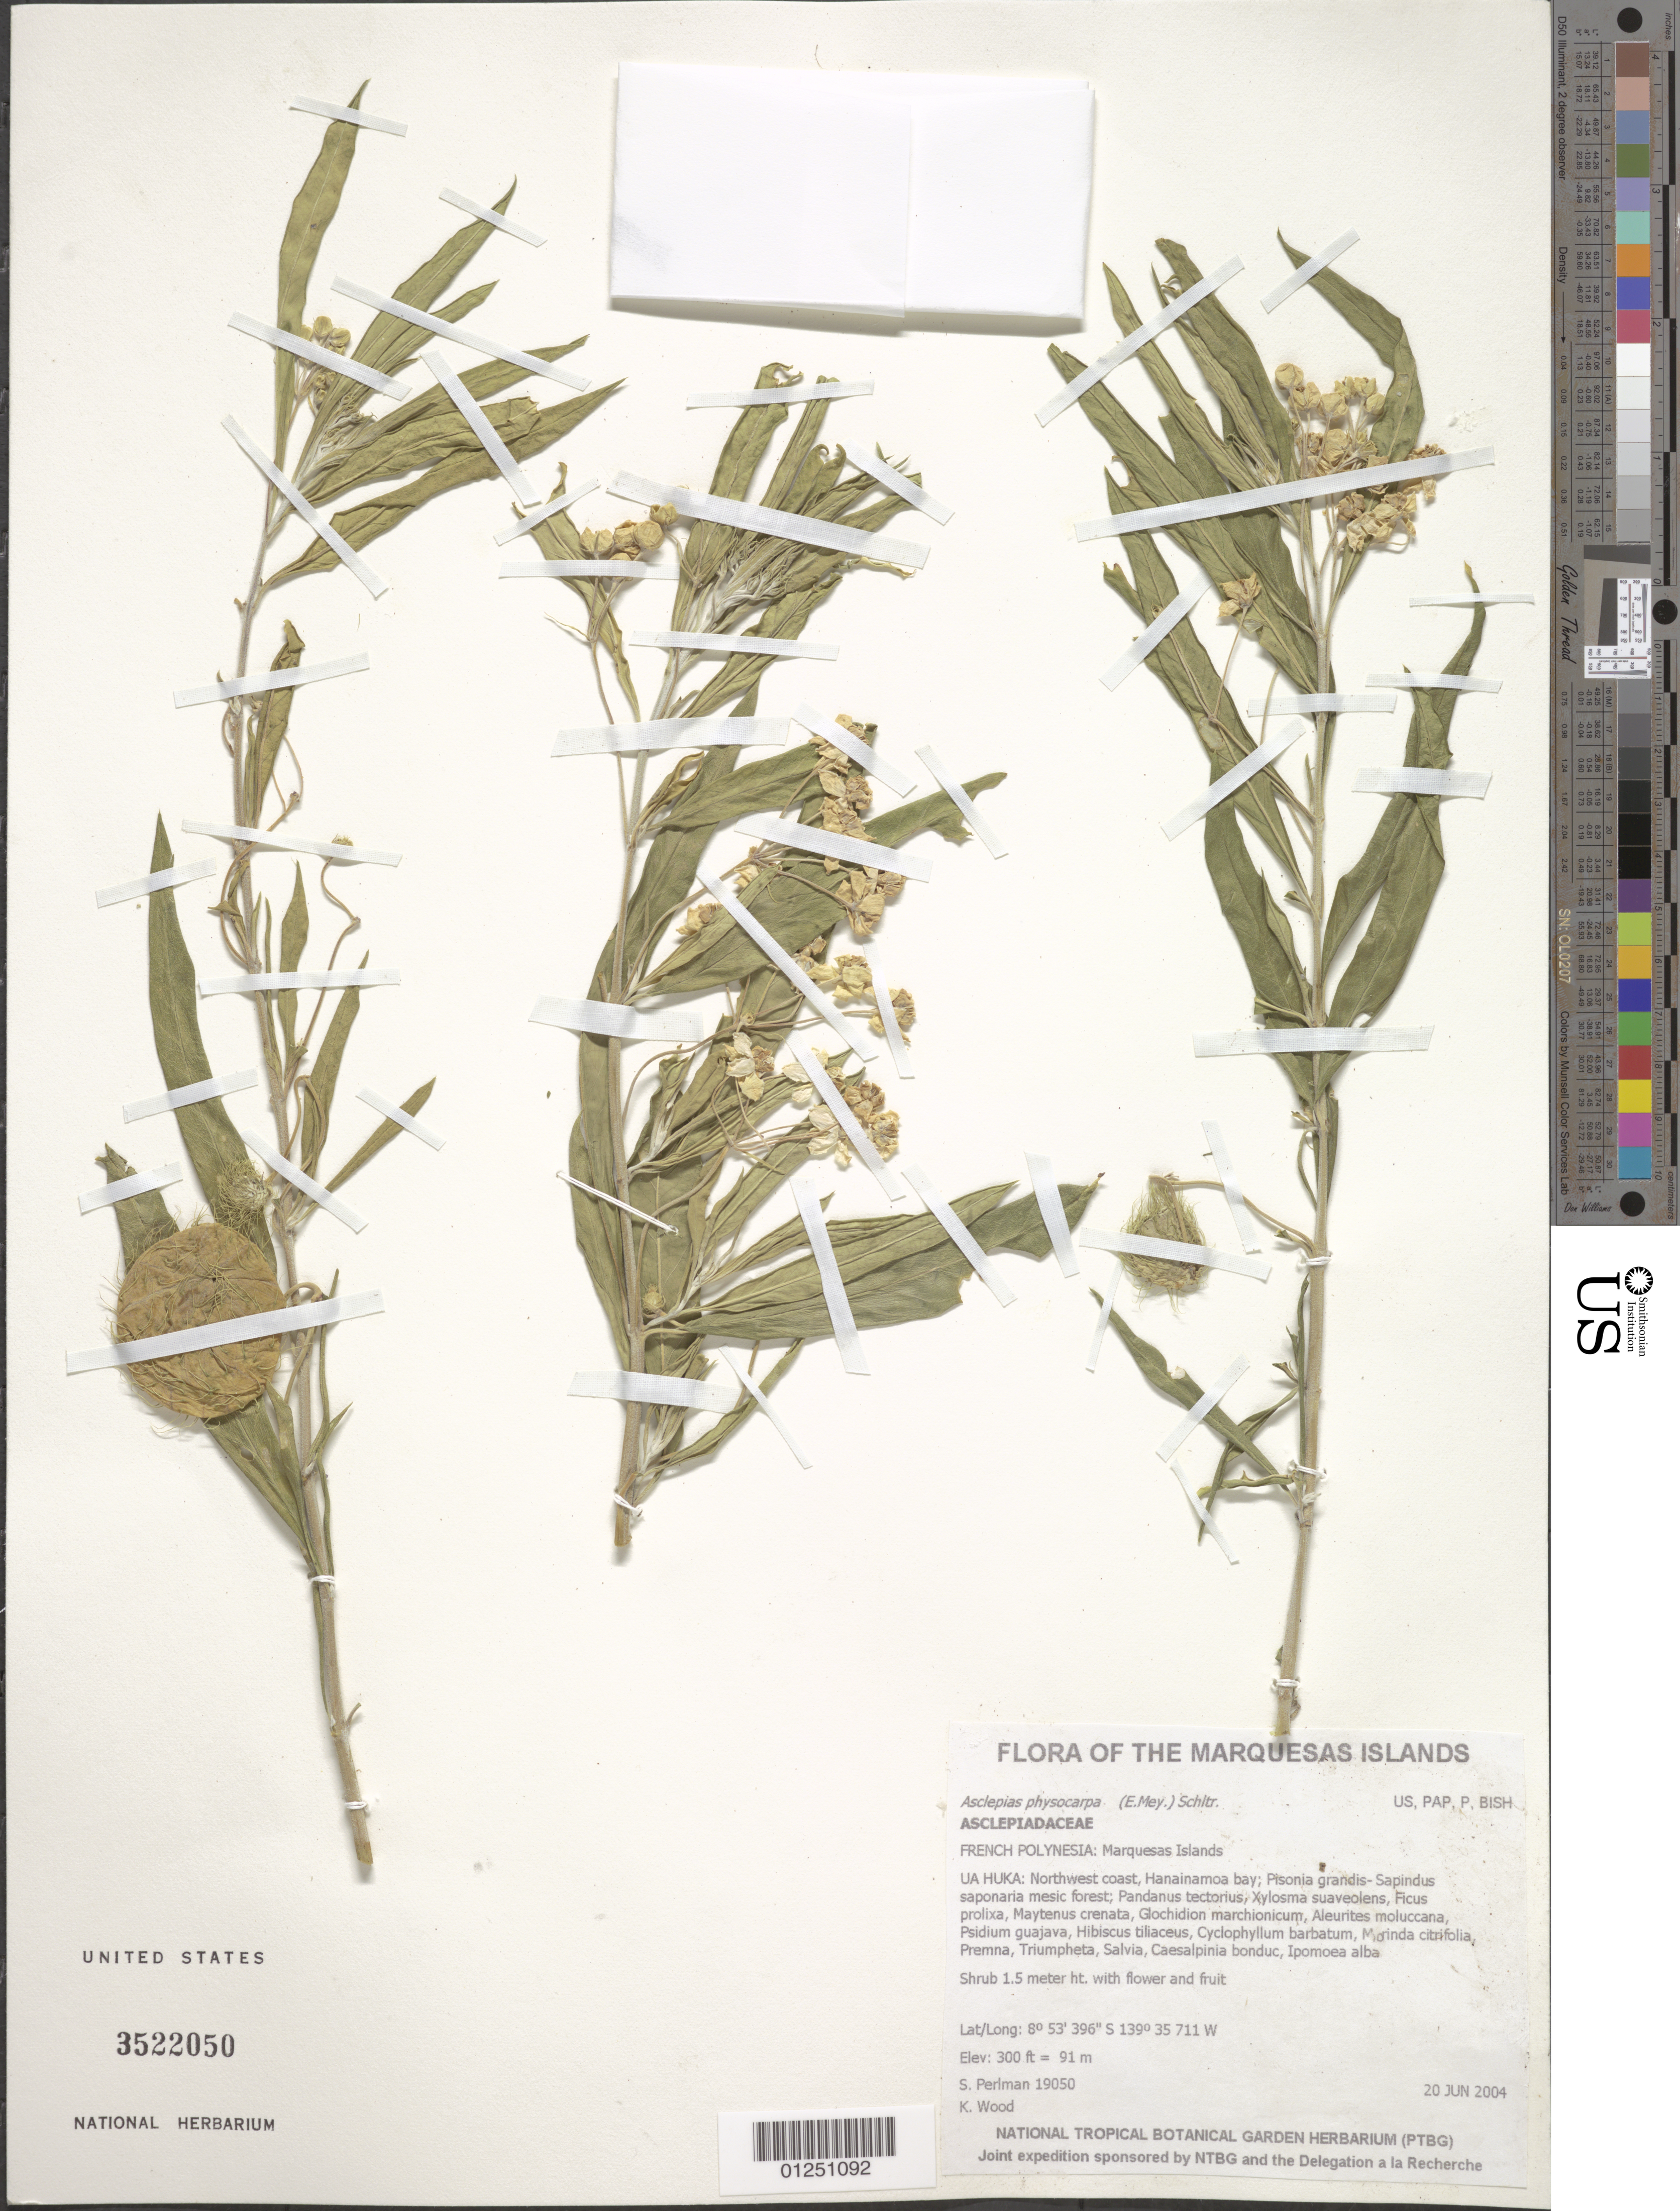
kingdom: Plantae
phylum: Tracheophyta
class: Magnoliopsida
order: Gentianales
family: Apocynaceae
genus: Asclepias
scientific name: Asclepias physocarpa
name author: (E. Mey.) Schltr.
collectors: S. P. Perlman & K. R. Wood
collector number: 19050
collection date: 2004-06-20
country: French Polynesia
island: Ua Huka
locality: Northwest coast, Hanainamoa bay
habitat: Pisonia grandis - Sapindus saponaria mesic forest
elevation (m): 91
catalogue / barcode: US 3522050